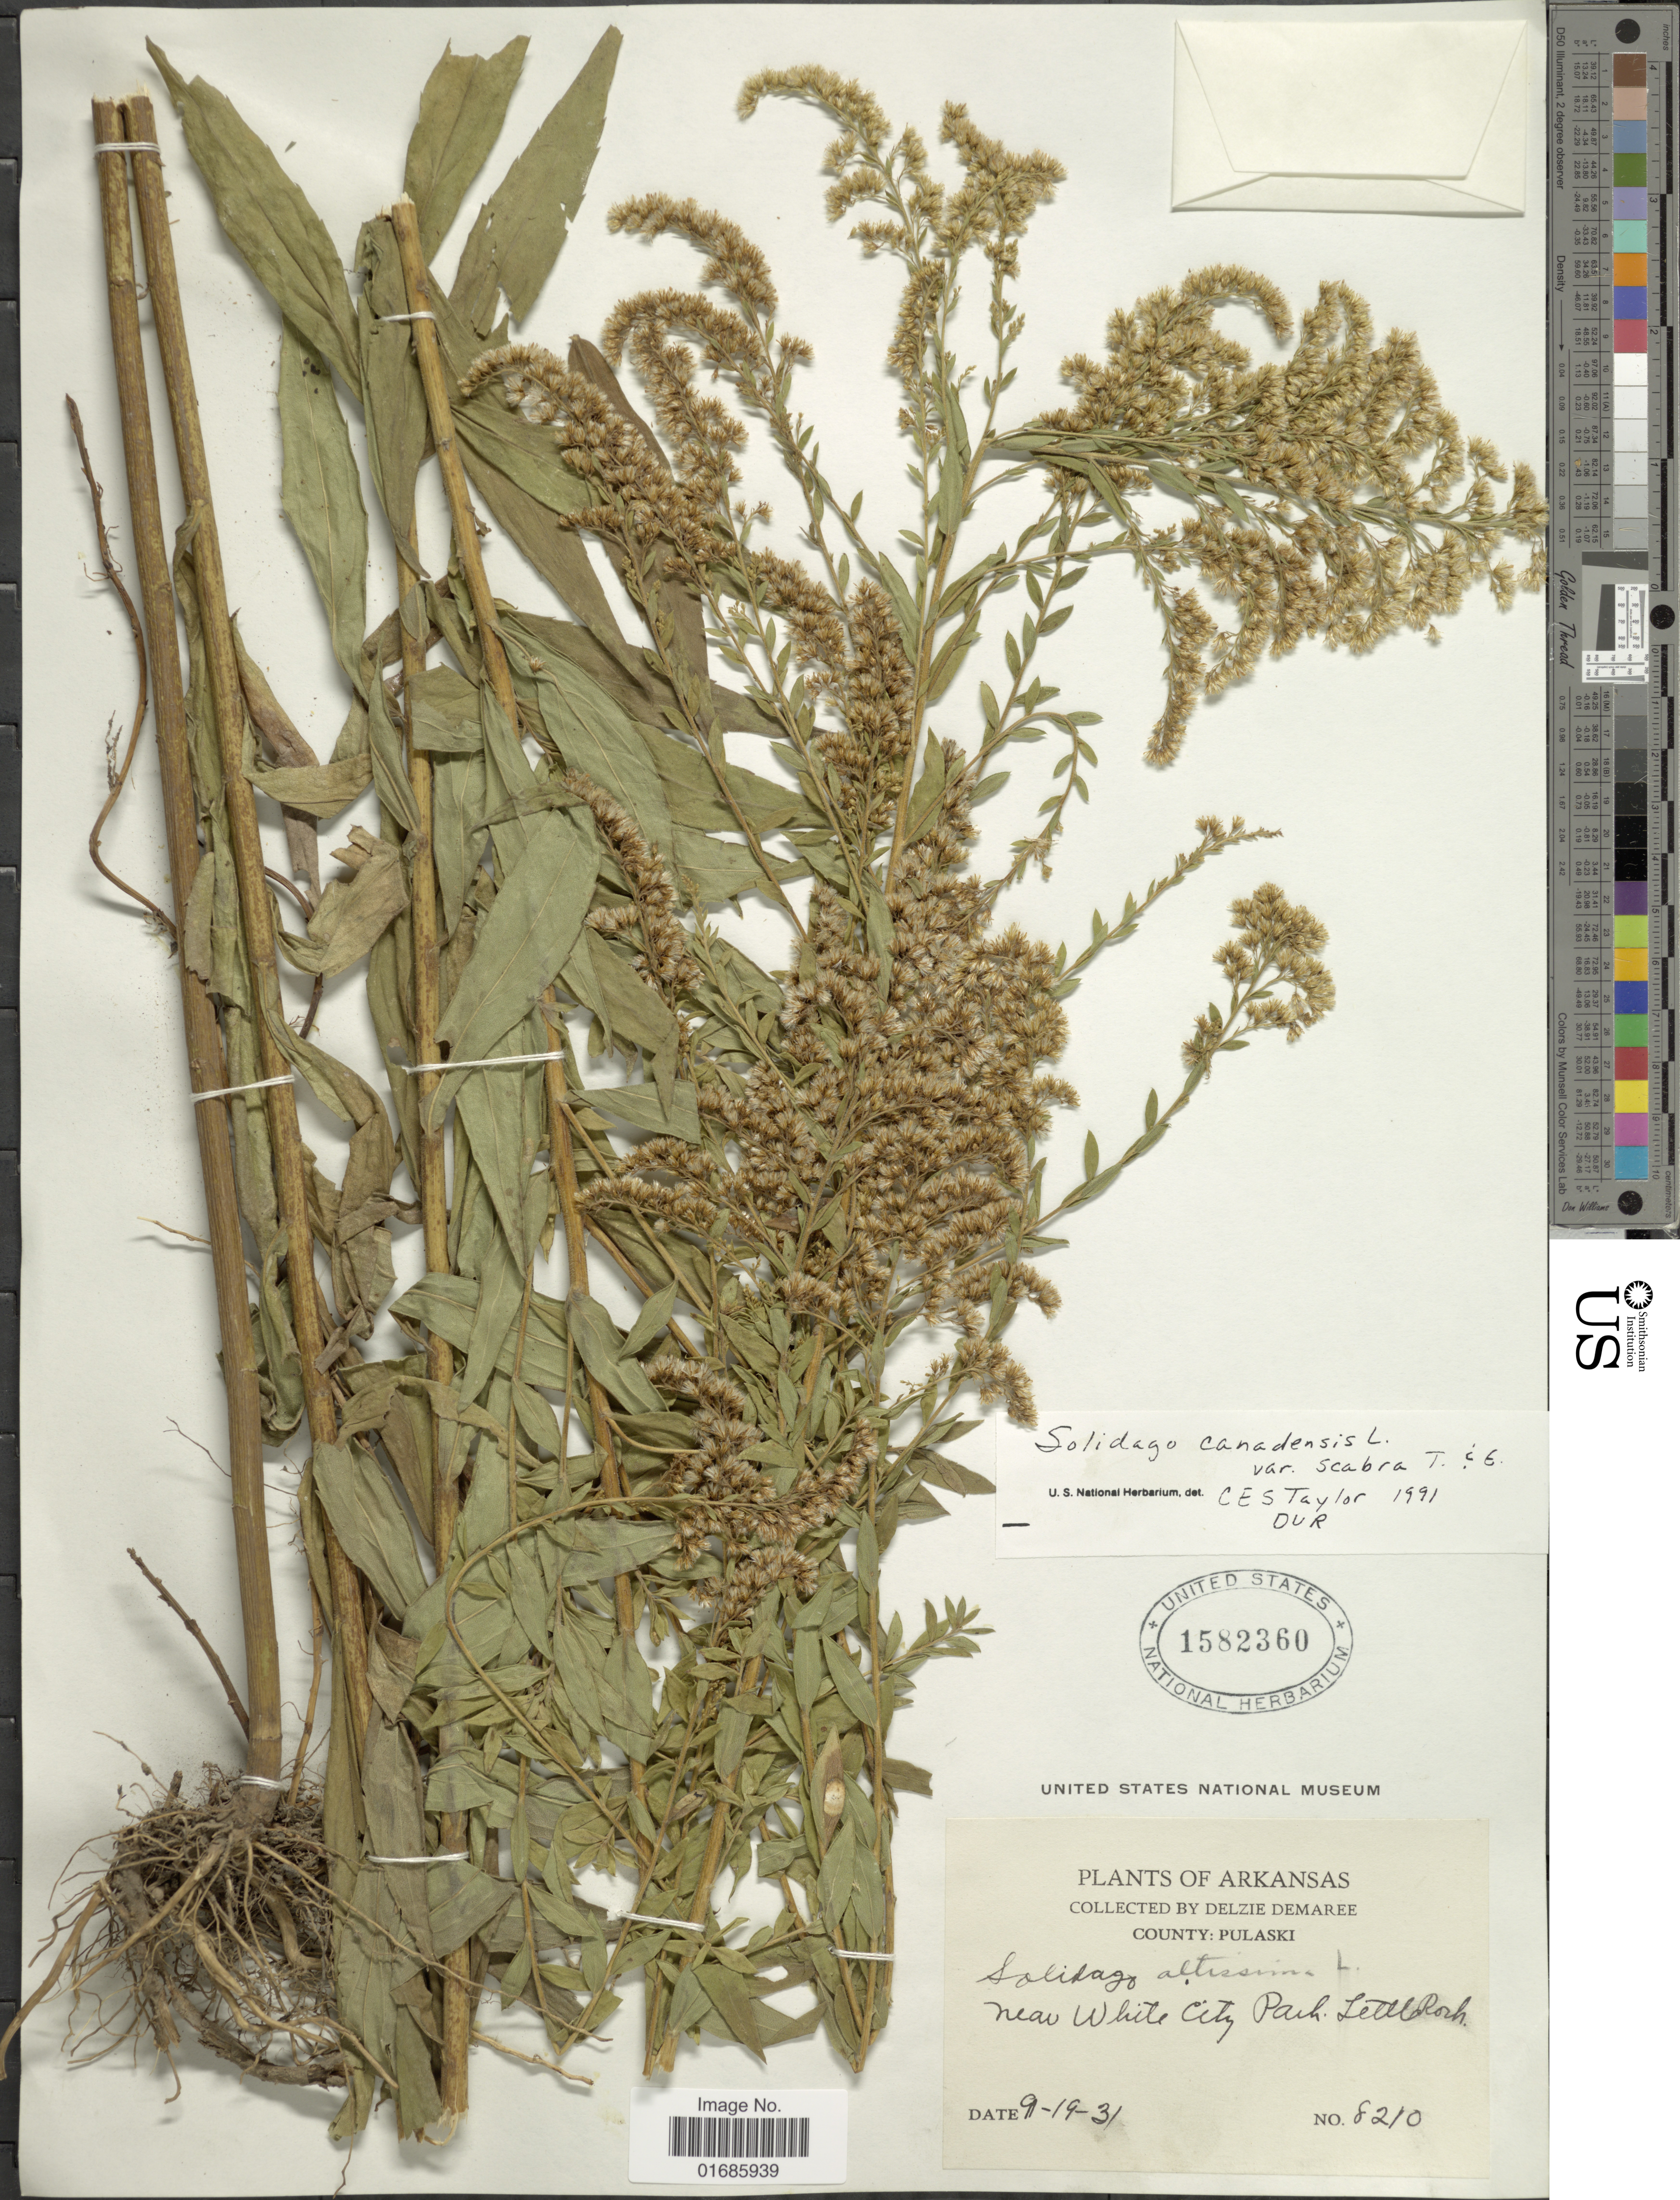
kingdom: Plantae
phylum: Tracheophyta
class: Magnoliopsida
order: Asterales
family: Asteraceae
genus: Solidago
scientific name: Solidago canadensis var. scabra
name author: (Muhl. ex Willd.) Torr. & A. Gray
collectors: D. Demaree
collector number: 8210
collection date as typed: Transcribed d/m/y: 19/9/31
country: United States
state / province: Arkansas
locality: County Pulaski, near White City Park, Little Rock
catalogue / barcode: US 1582360